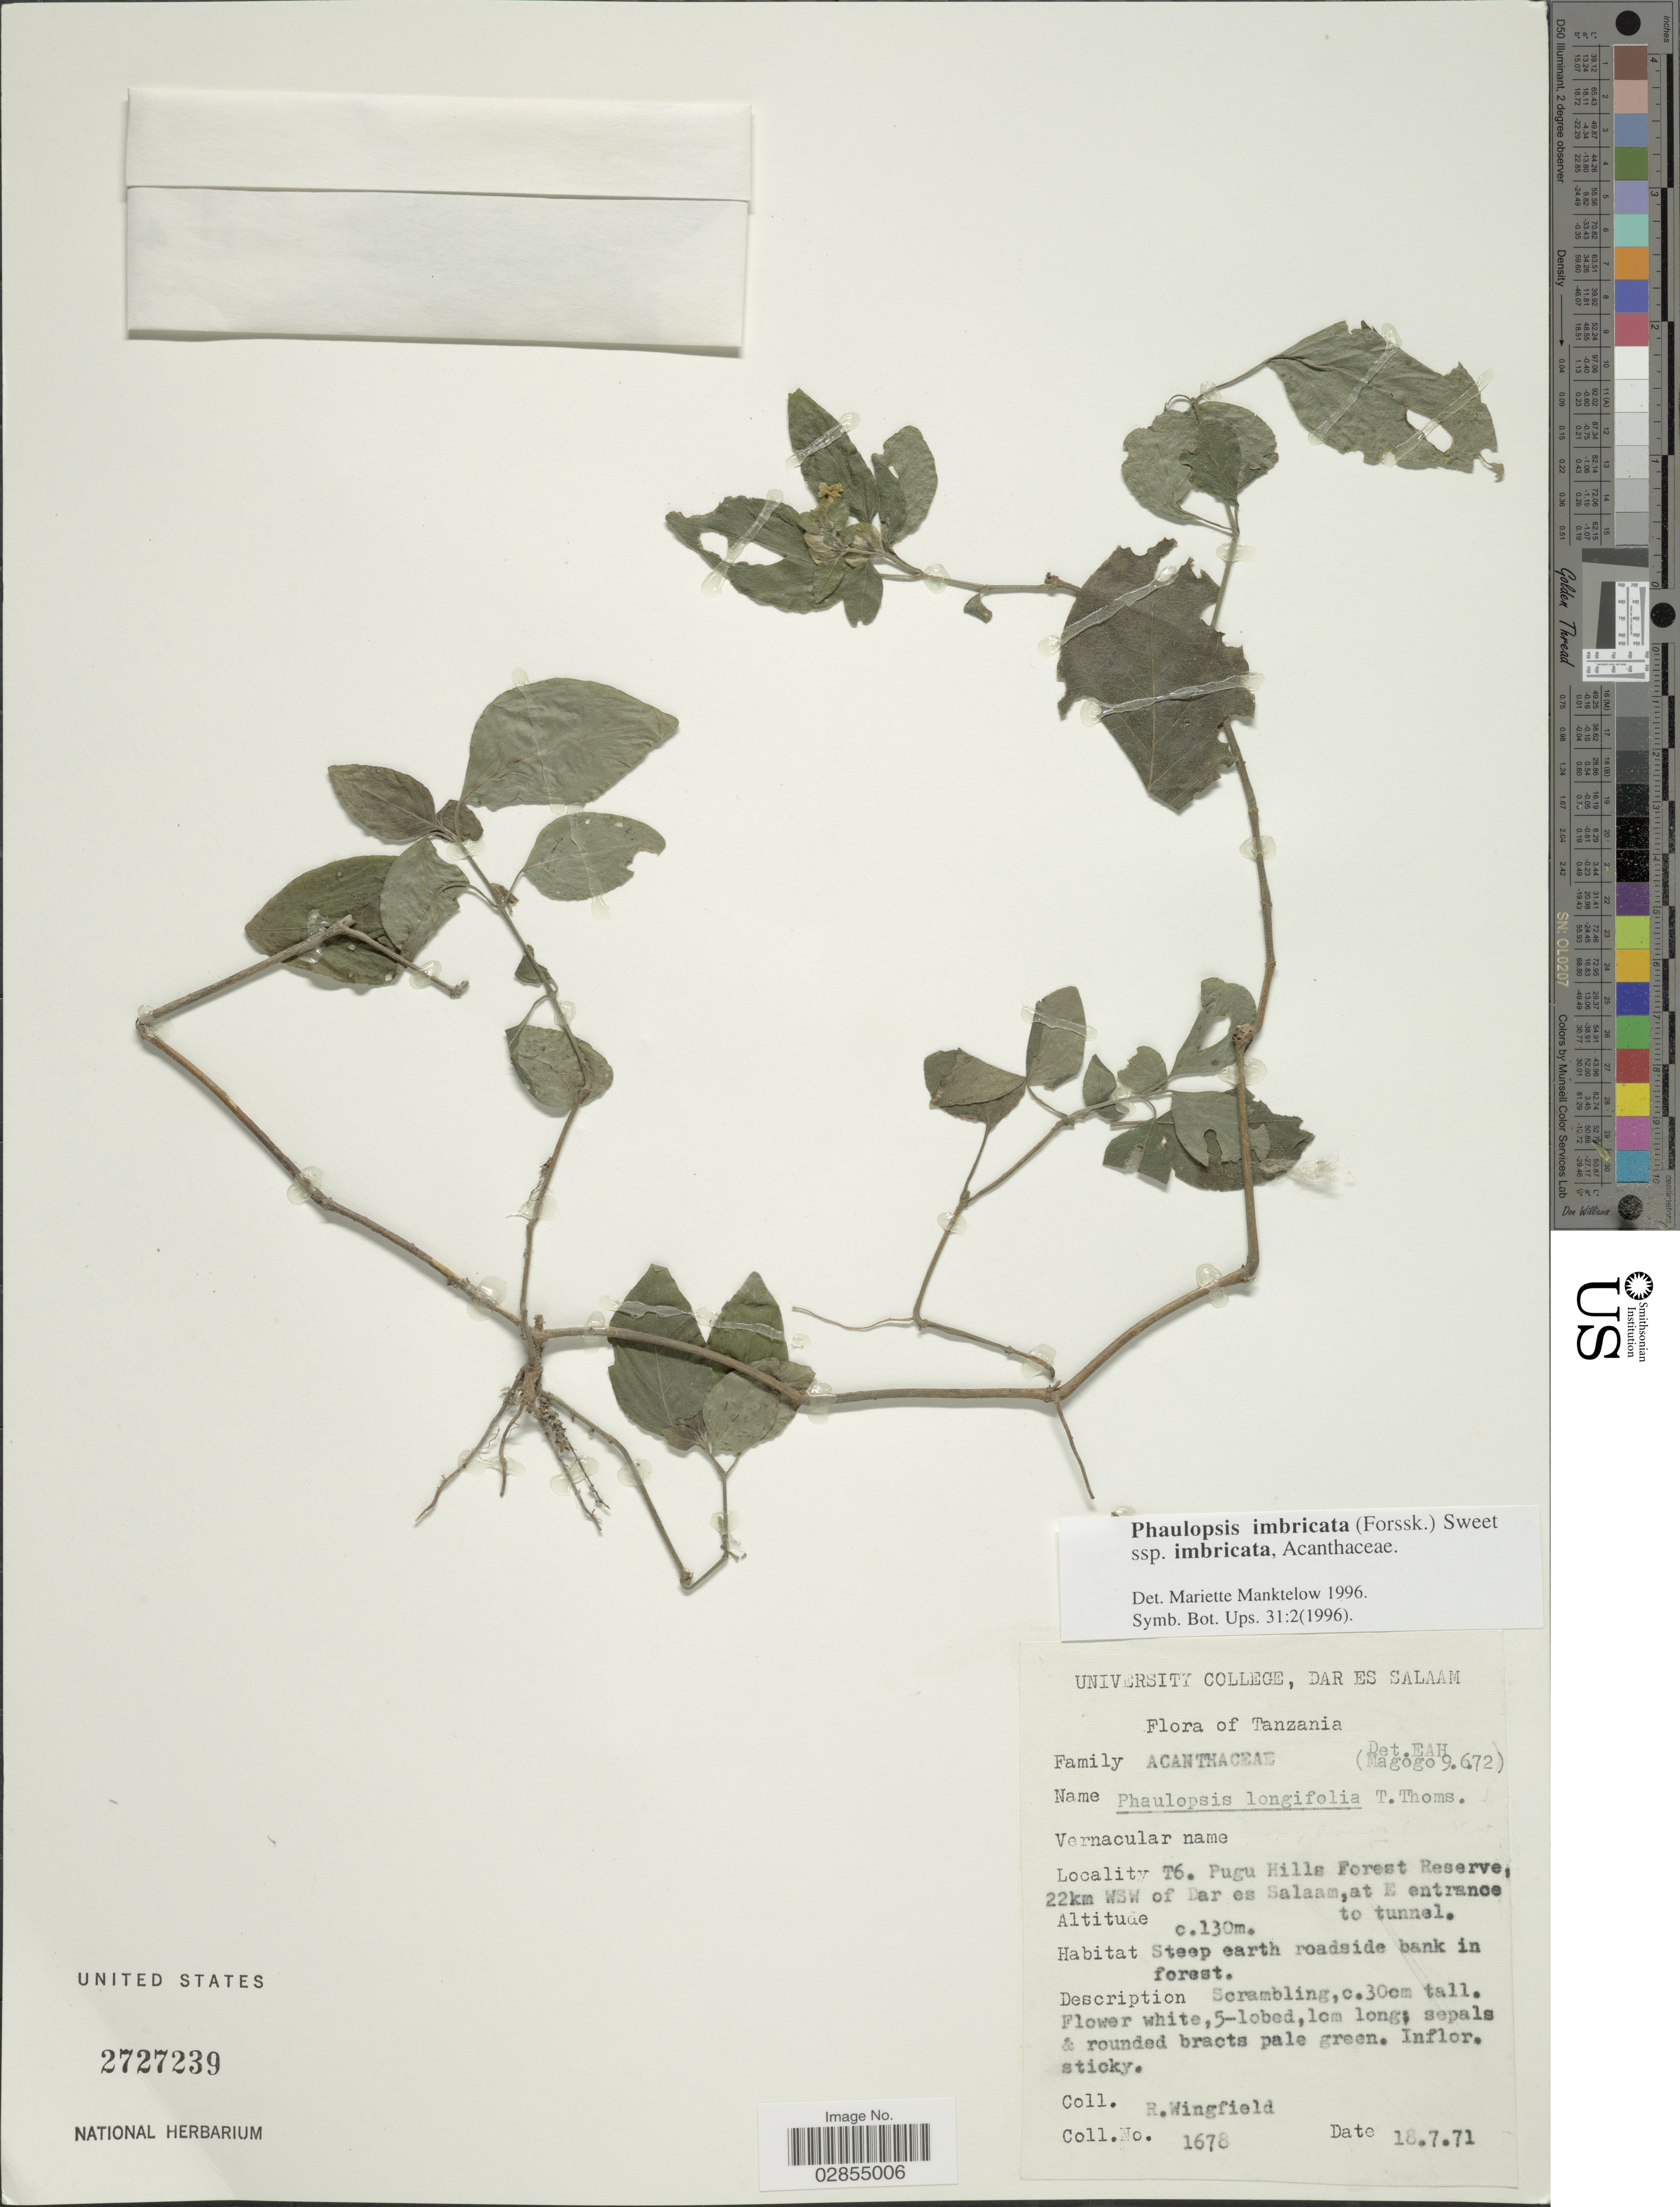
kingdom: Plantae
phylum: Tracheophyta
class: Magnoliopsida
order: Lamiales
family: Acanthaceae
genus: Phaulopsis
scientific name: Phaulopsis imbricata subsp. imbricata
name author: (Forssk.) Sweet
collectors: R. Wingfield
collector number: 1678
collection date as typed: Transcribed d/m/y: 18/7/71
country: Tanzania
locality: T6, Pugu Hills Forest Reserve, 22km WSW of Dar es Salaam, at E entrance to tunnel.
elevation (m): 130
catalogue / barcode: US 2727239